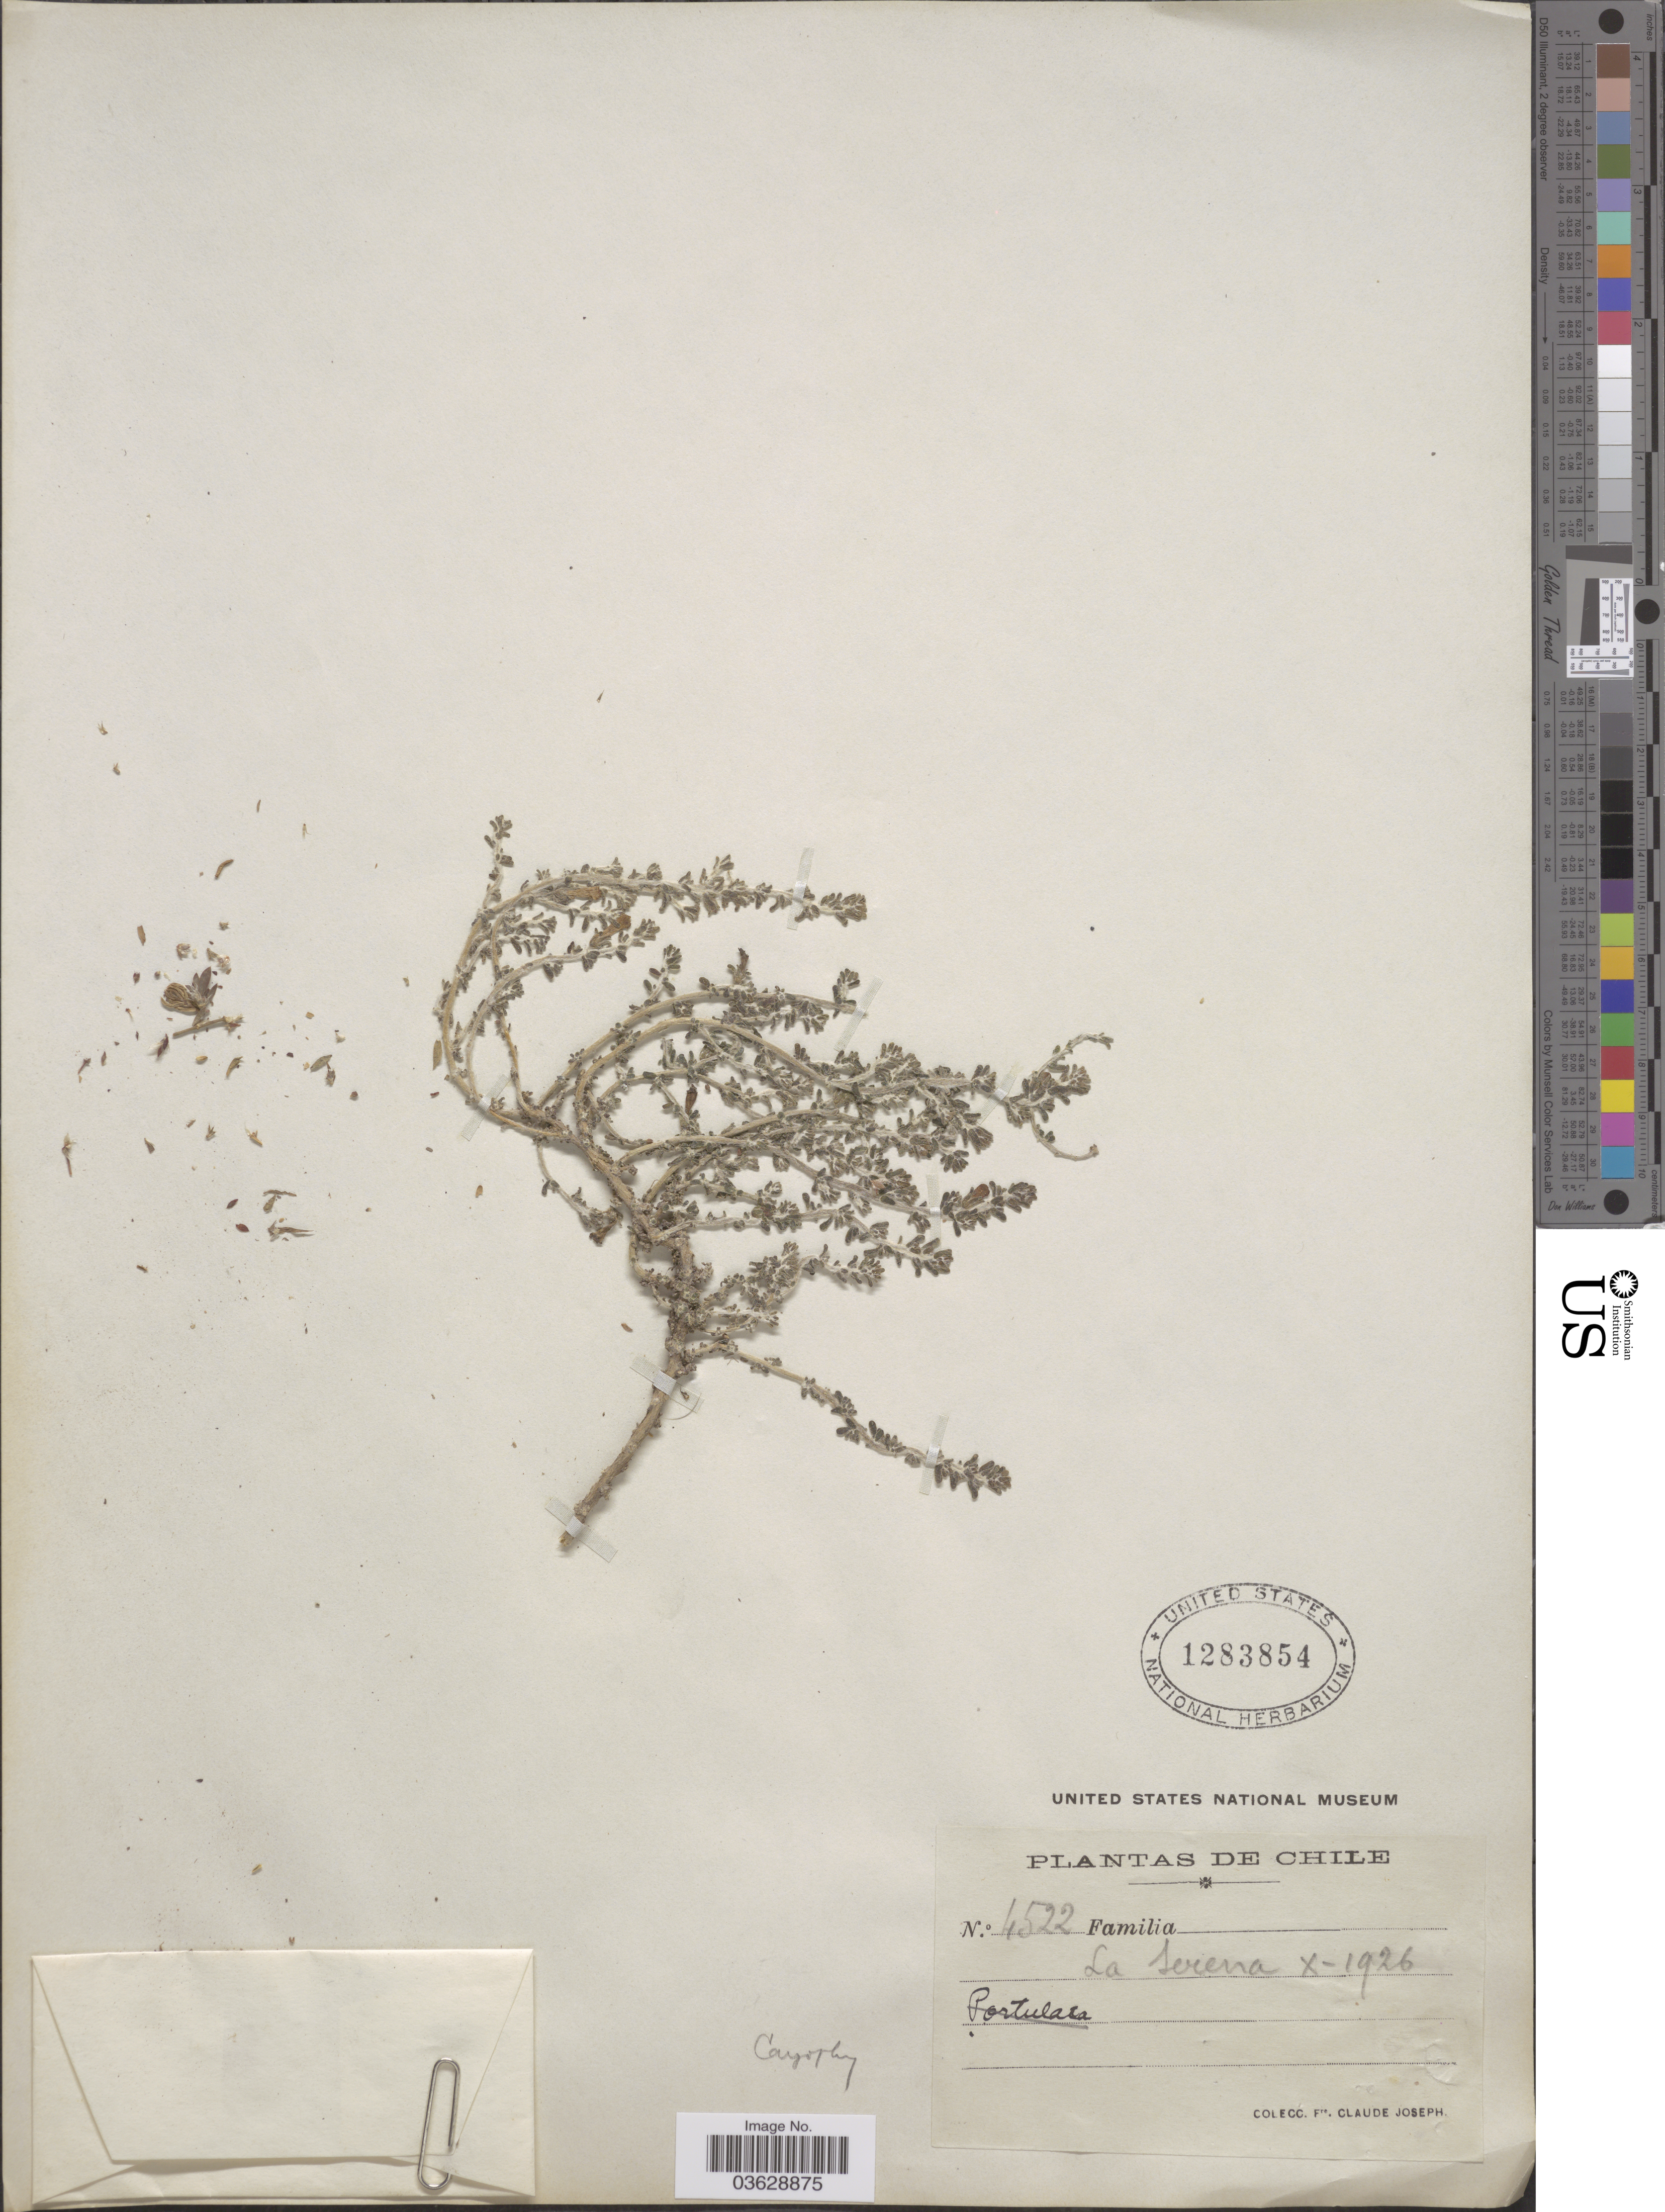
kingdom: Plantae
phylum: Tracheophyta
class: Magnoliopsida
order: Caryophyllales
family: Caryophyllaceae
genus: Paronychia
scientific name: Paronychia sp.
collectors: Bro. Claude-Joseph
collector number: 4522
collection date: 1926-10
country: Chile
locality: La Serena.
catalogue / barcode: US 1283854